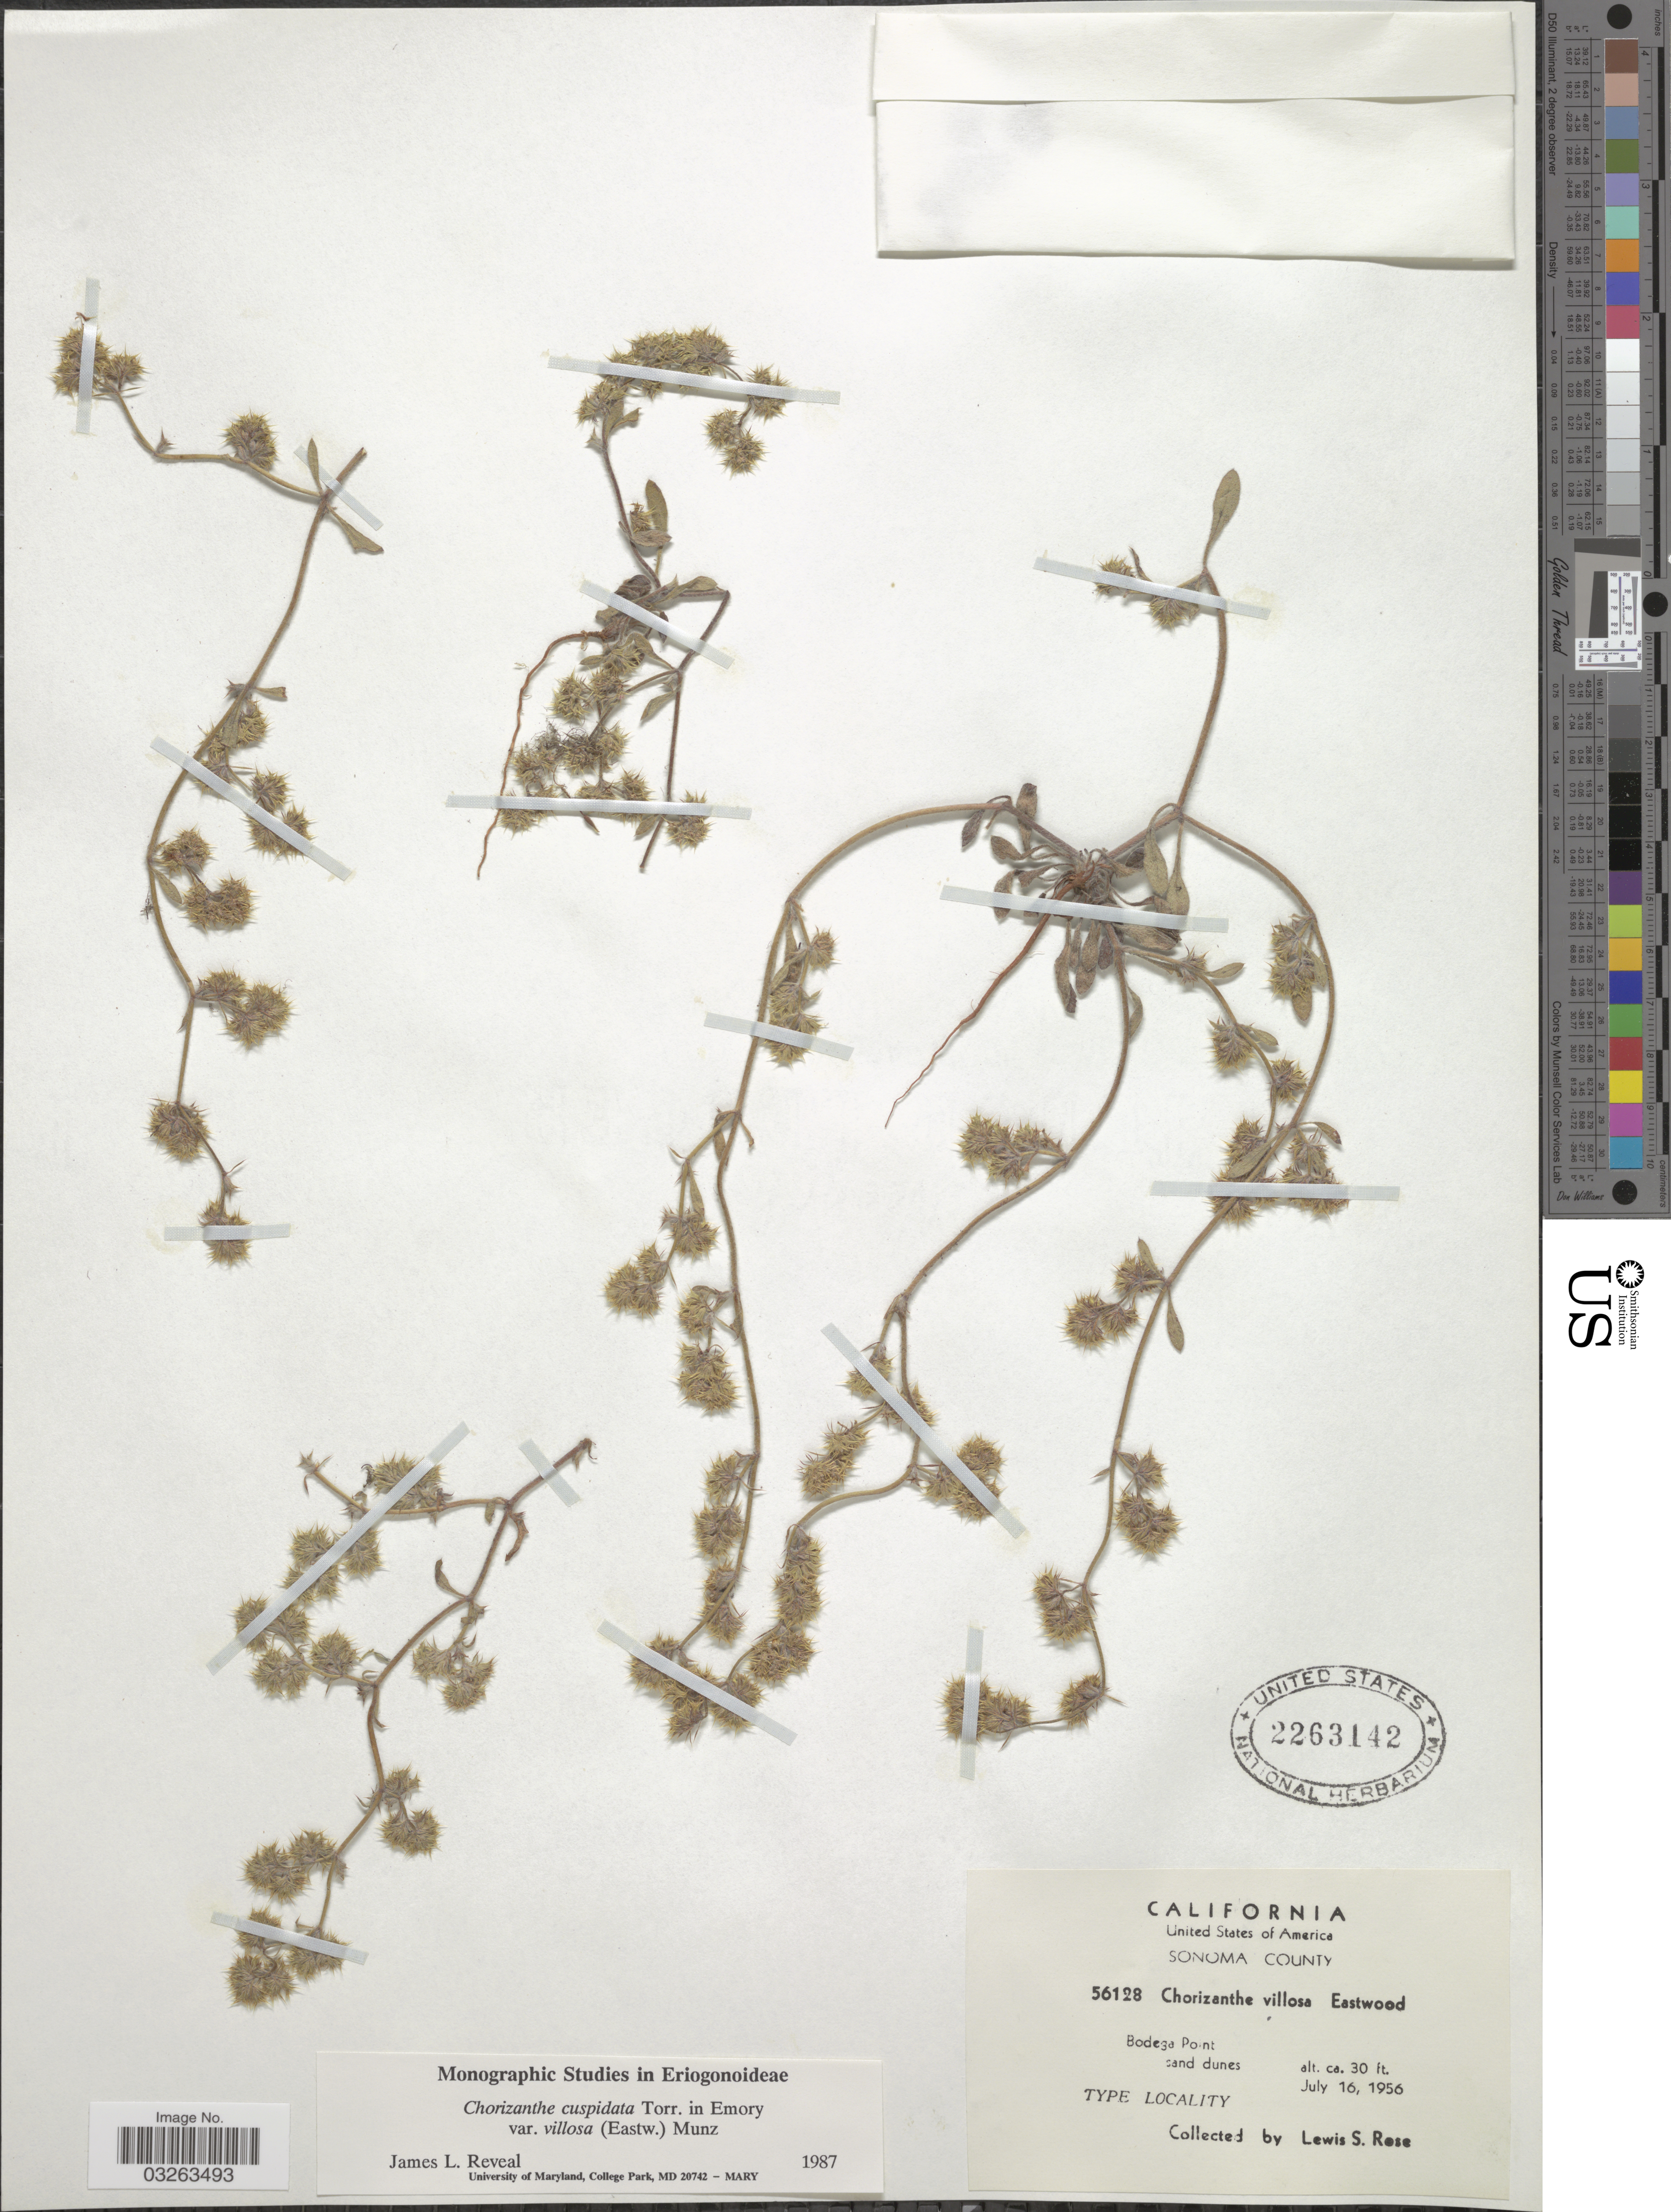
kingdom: Plantae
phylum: Tracheophyta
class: Magnoliopsida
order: Caryophyllales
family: Polygonaceae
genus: Chorizanthe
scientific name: Chorizanthe villosa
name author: Eastw.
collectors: L. S. Rose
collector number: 56128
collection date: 1956-07-16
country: United States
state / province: California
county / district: Sonoma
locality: Sonoma County. Bodega Point.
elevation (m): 9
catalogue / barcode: US 2263142